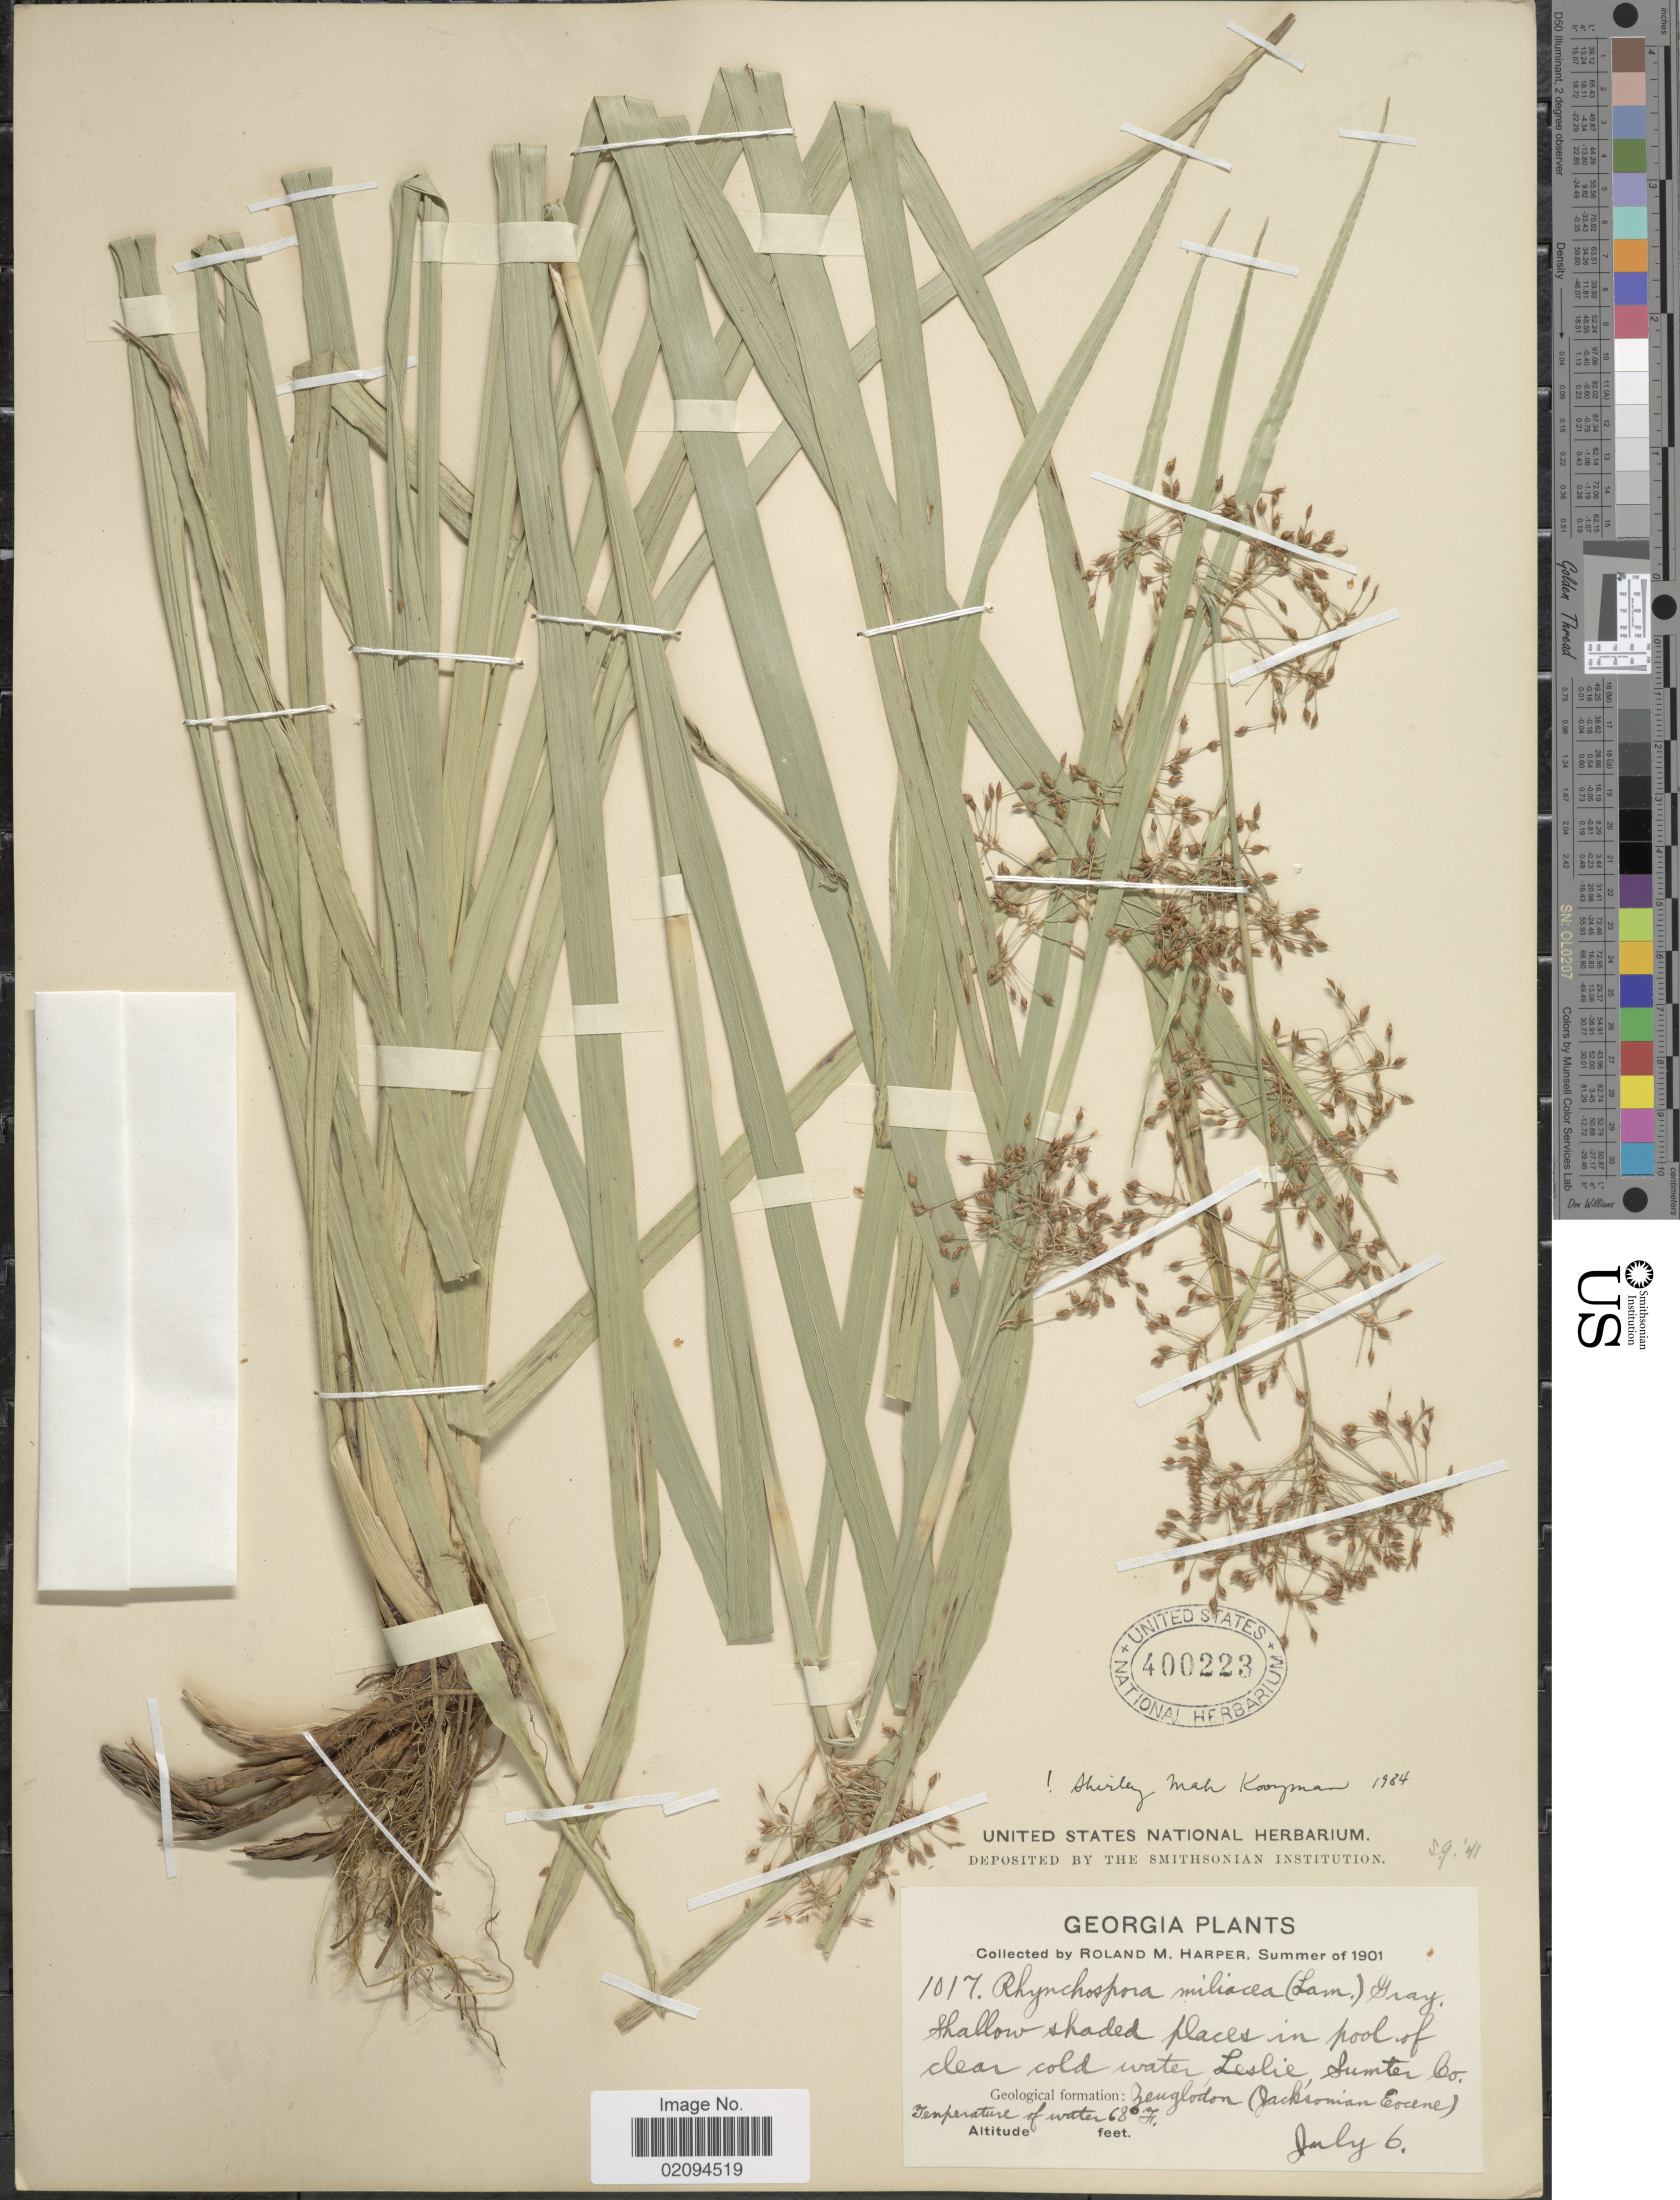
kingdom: Plantae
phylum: Tracheophyta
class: Liliopsida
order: Poales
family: Cyperaceae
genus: Rhynchospora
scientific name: Rhynchospora miliacea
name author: (Lam.) A. Gray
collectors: R. M. Harper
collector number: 1017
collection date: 1901-07-06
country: United States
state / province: Georgia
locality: Shallow shaded places in pool of clear cold water, Leslie, Sumter Co. Geological formation: Zeuglodon (Jacksonian Eocene).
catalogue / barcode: US 400223